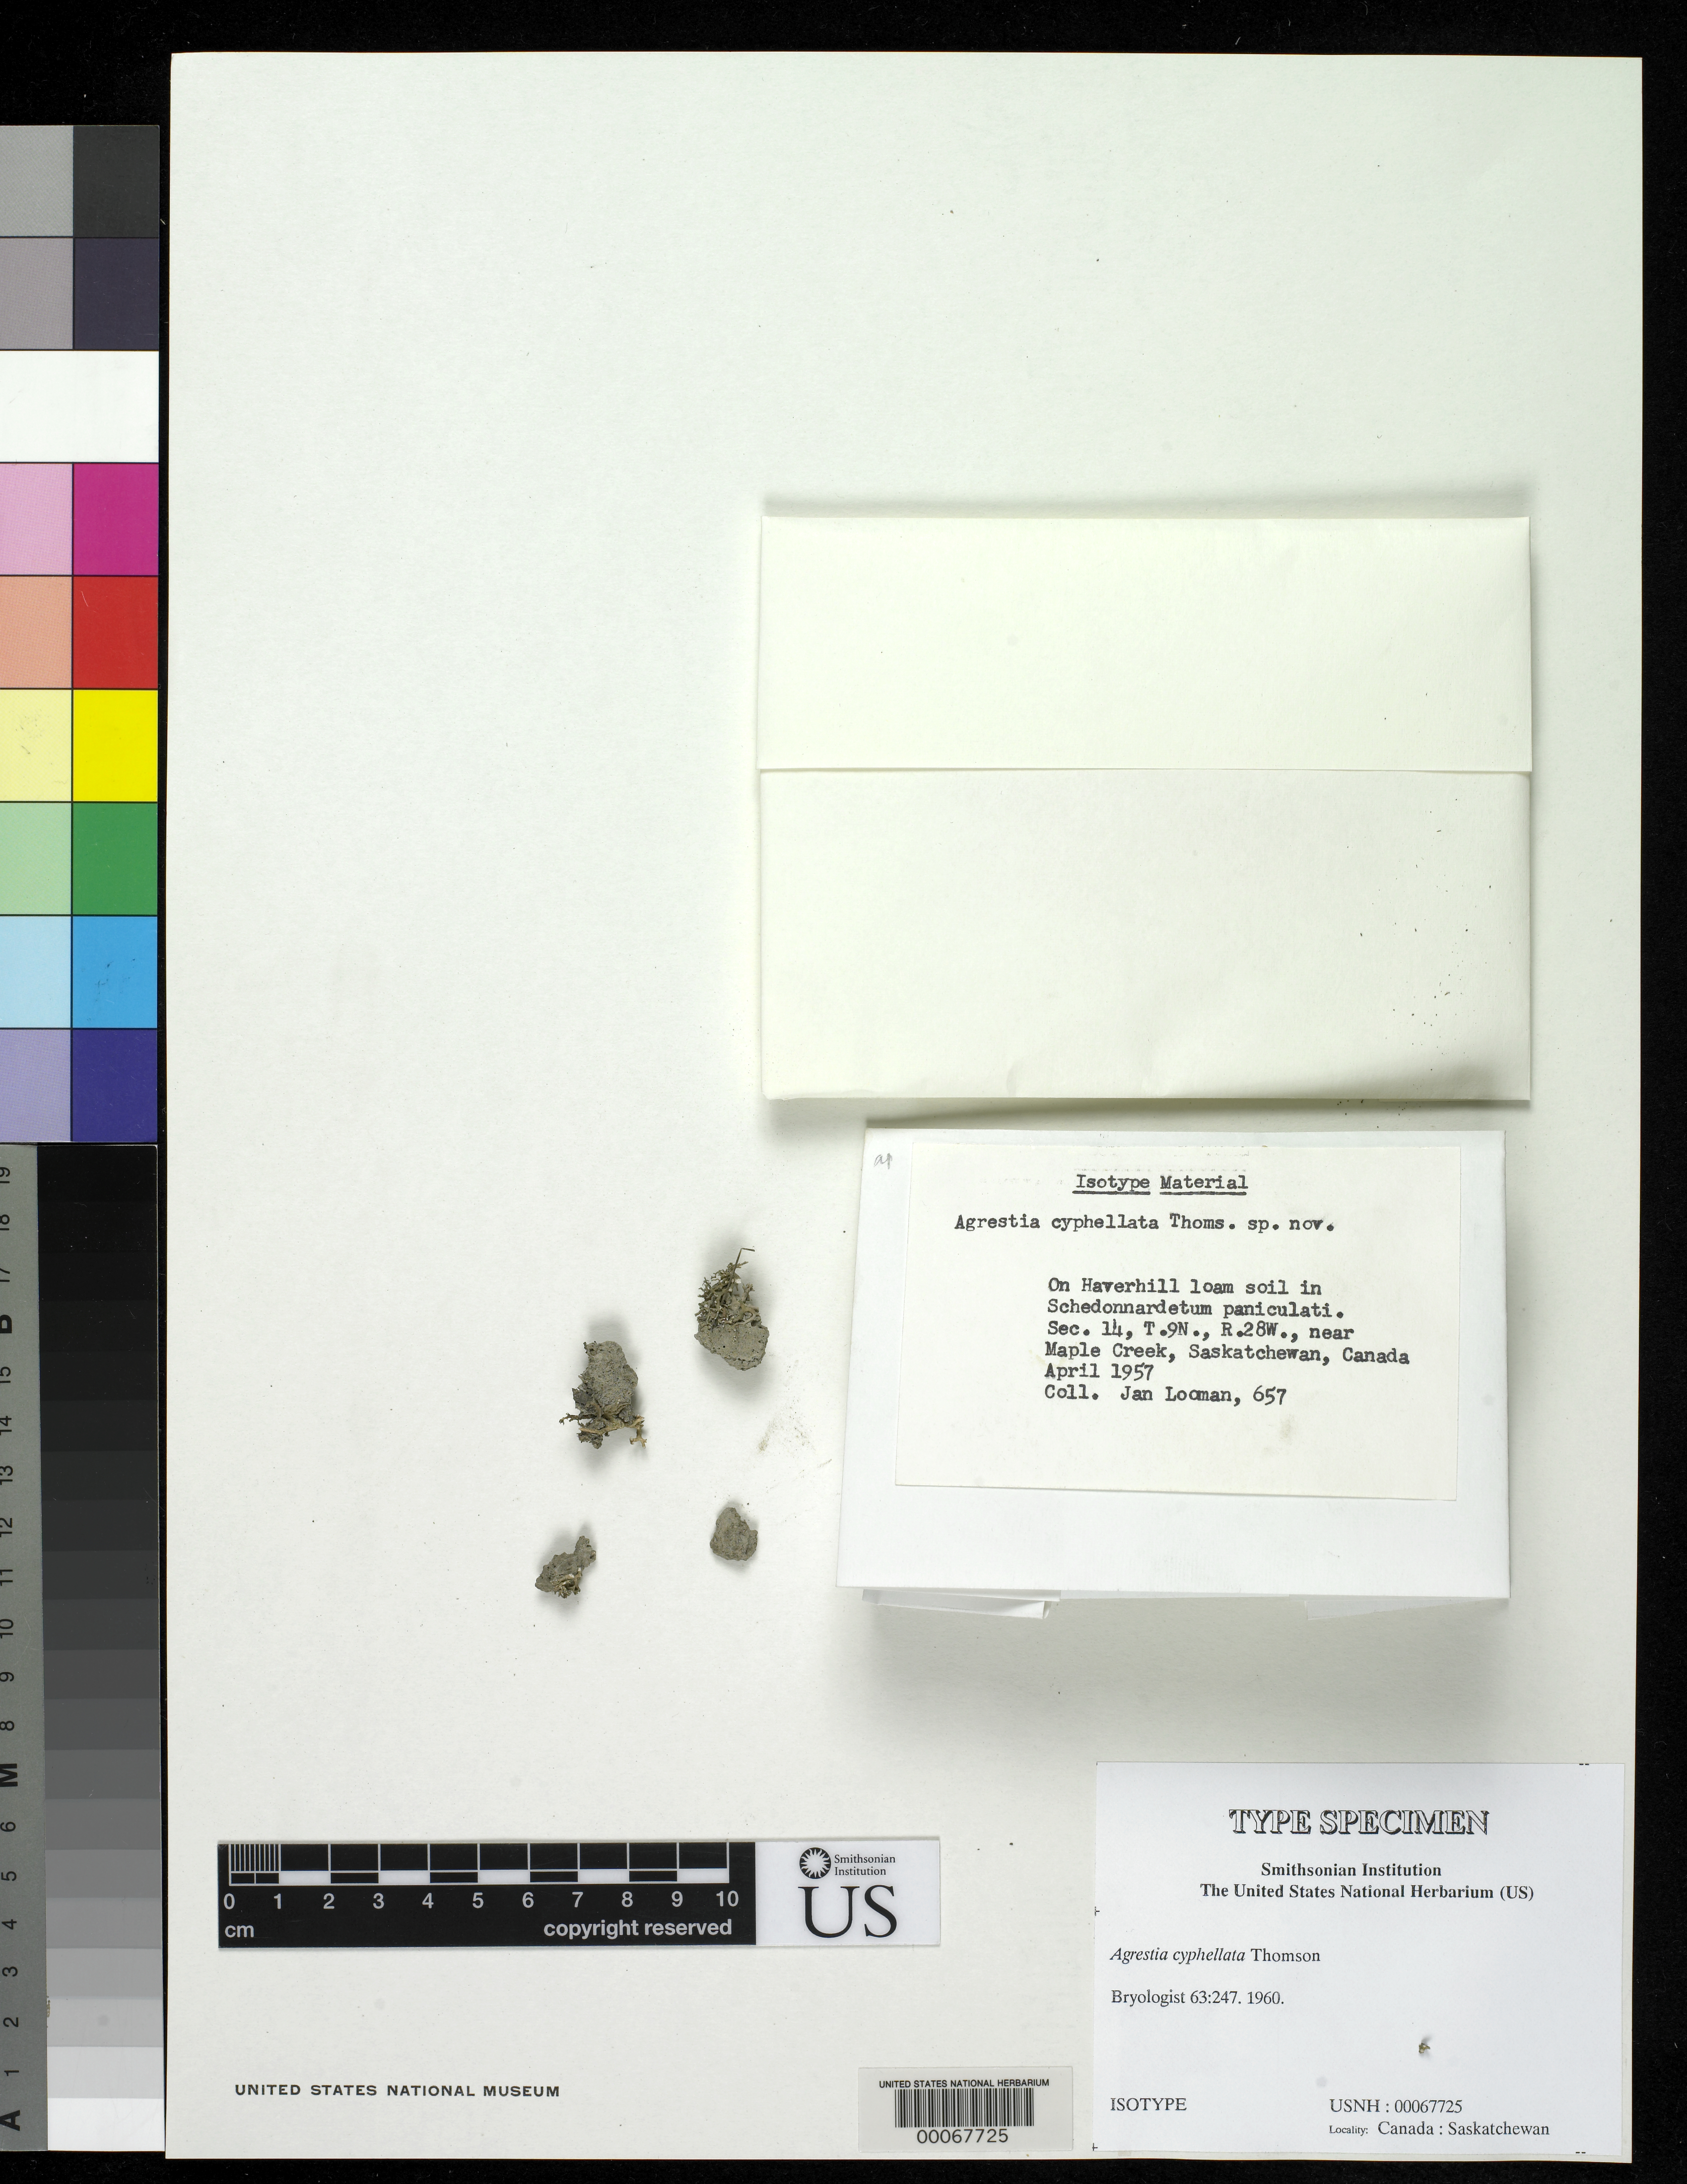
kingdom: Fungi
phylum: Ascomycota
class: Lecanoromycetes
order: Pertusariales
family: Megasporaceae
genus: Agrestia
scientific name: Agrestia cyphellata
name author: J.W. Thomson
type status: Isotype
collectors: J. Looman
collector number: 657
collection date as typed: Apr 1957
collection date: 1957-04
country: Canada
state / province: Saskatchewan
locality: Near Maple Creek.